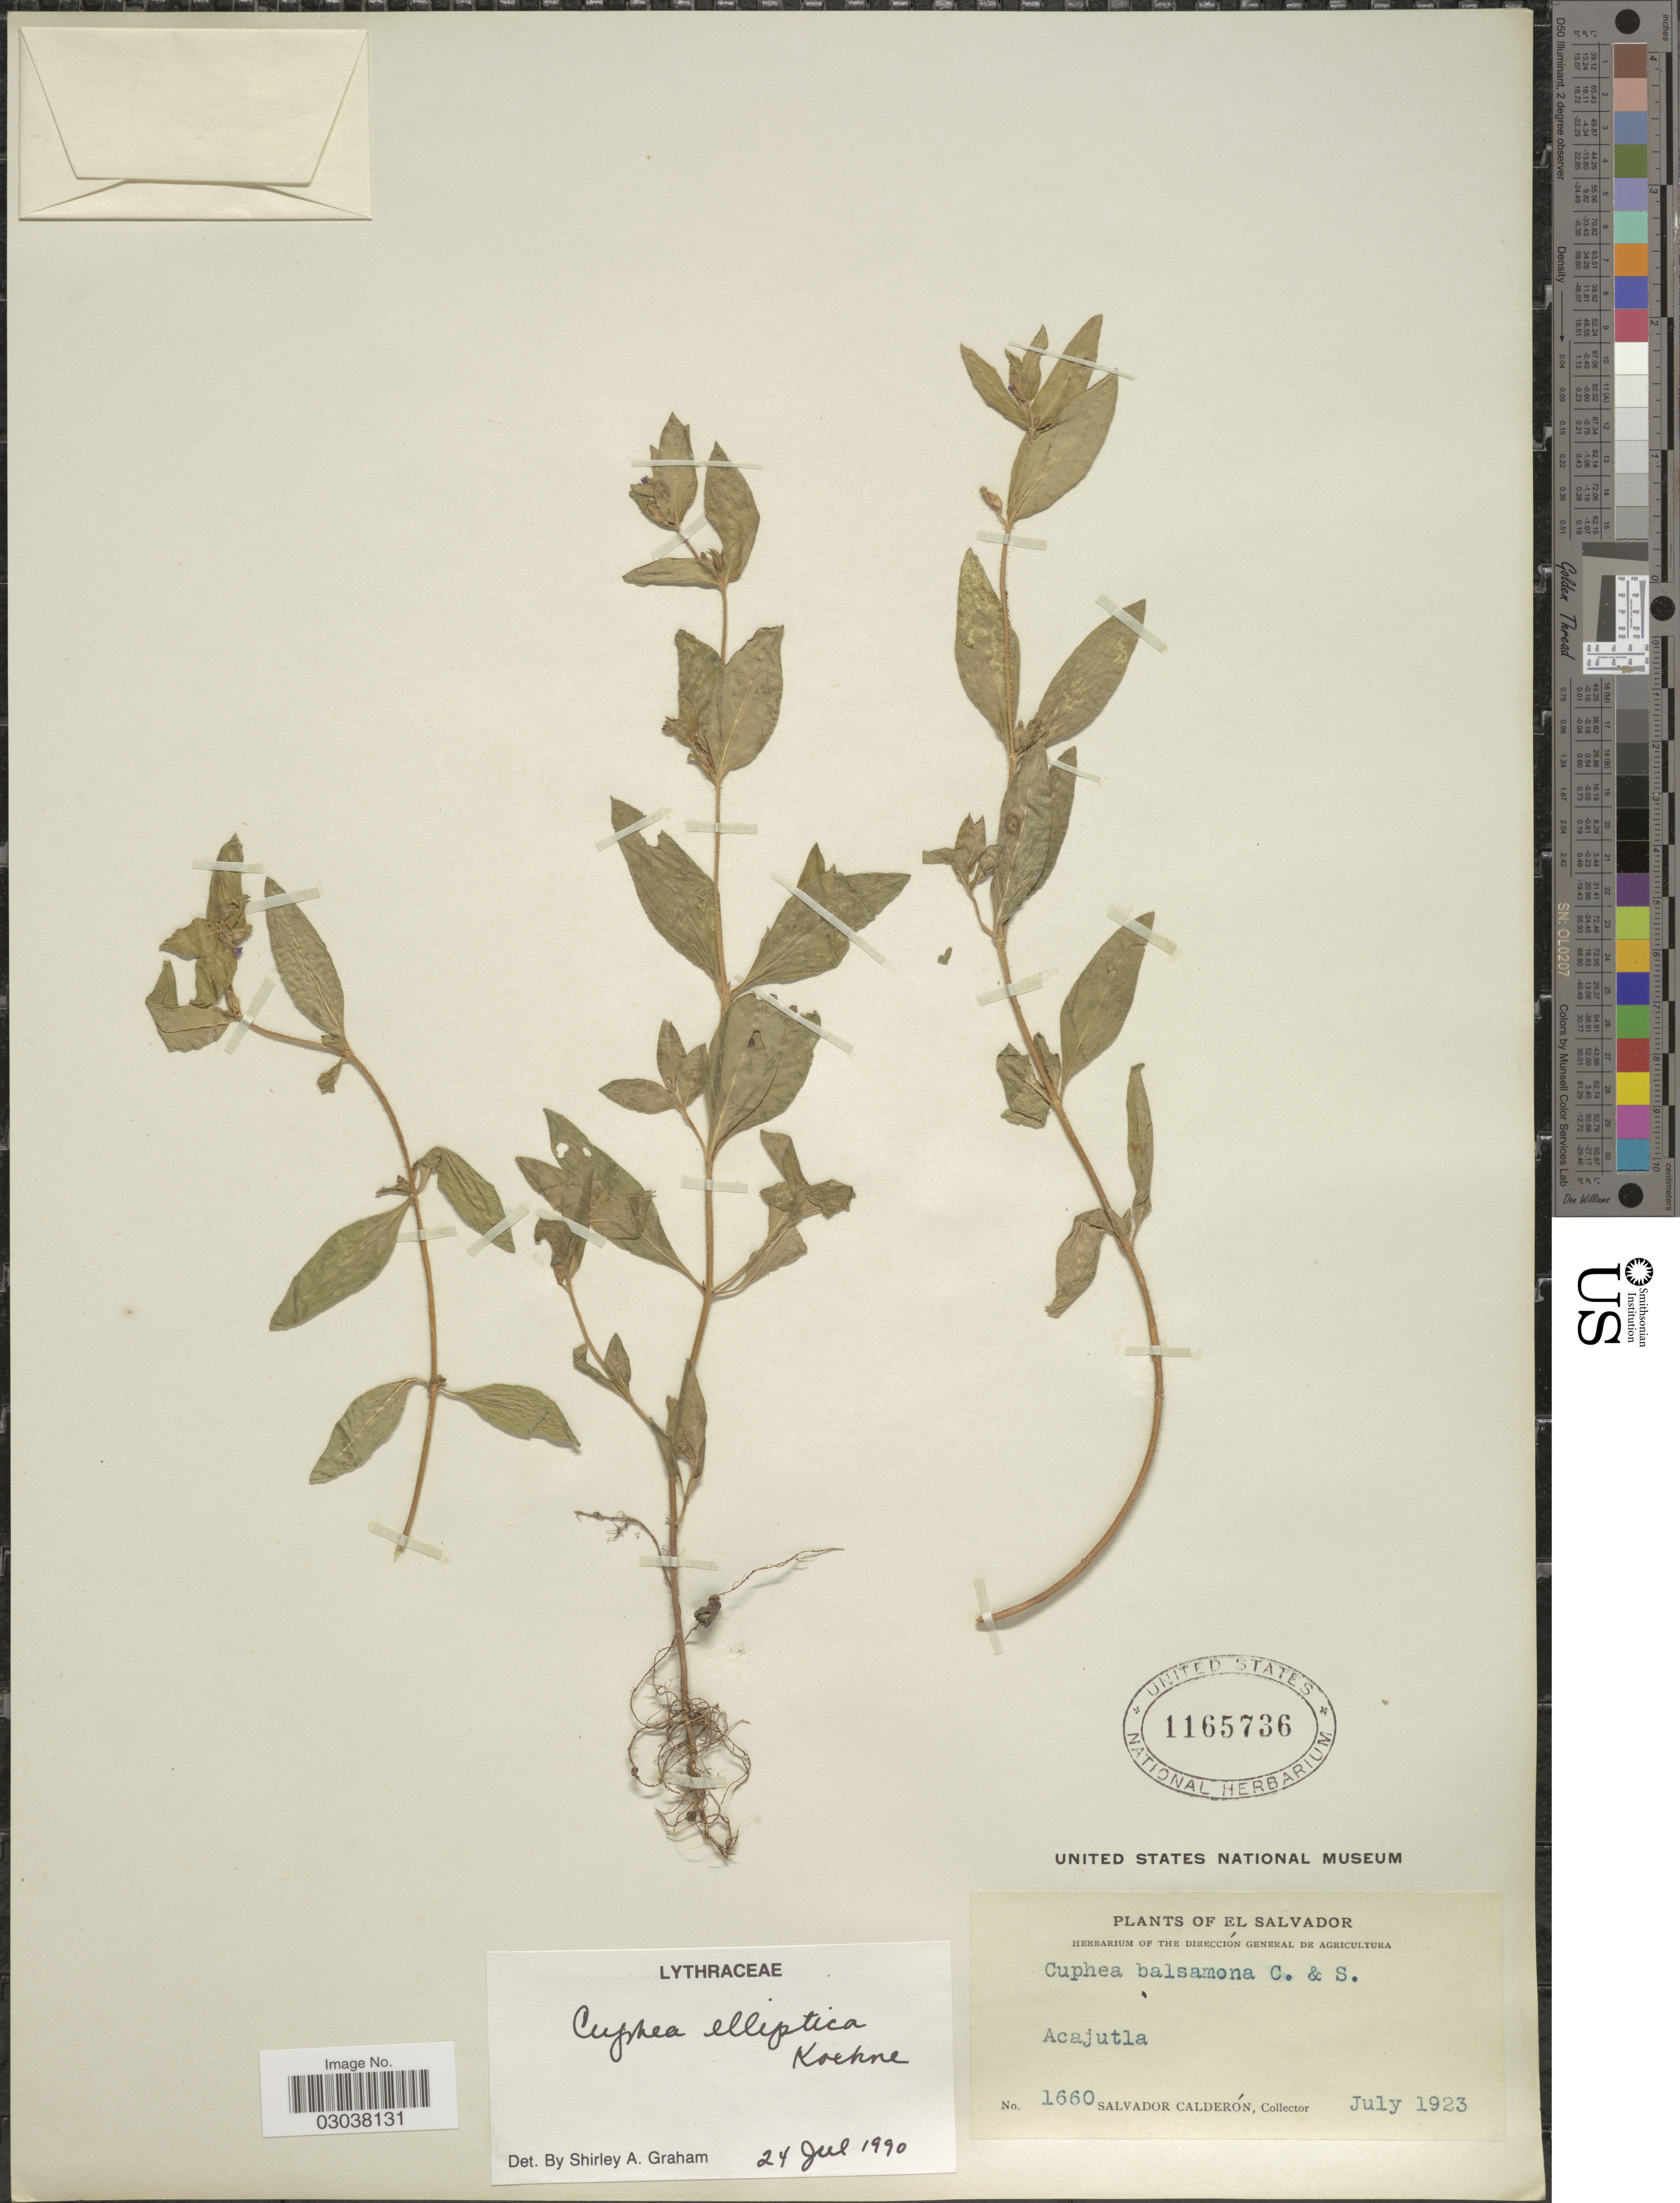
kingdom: Plantae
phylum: Tracheophyta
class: Magnoliopsida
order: Myrtales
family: Lythraceae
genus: Cuphea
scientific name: Cuphea elliptica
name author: Koehne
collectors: S. Calderón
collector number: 1660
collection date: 1923-07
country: El Salvador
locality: Acajutla.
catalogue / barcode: US 1165736